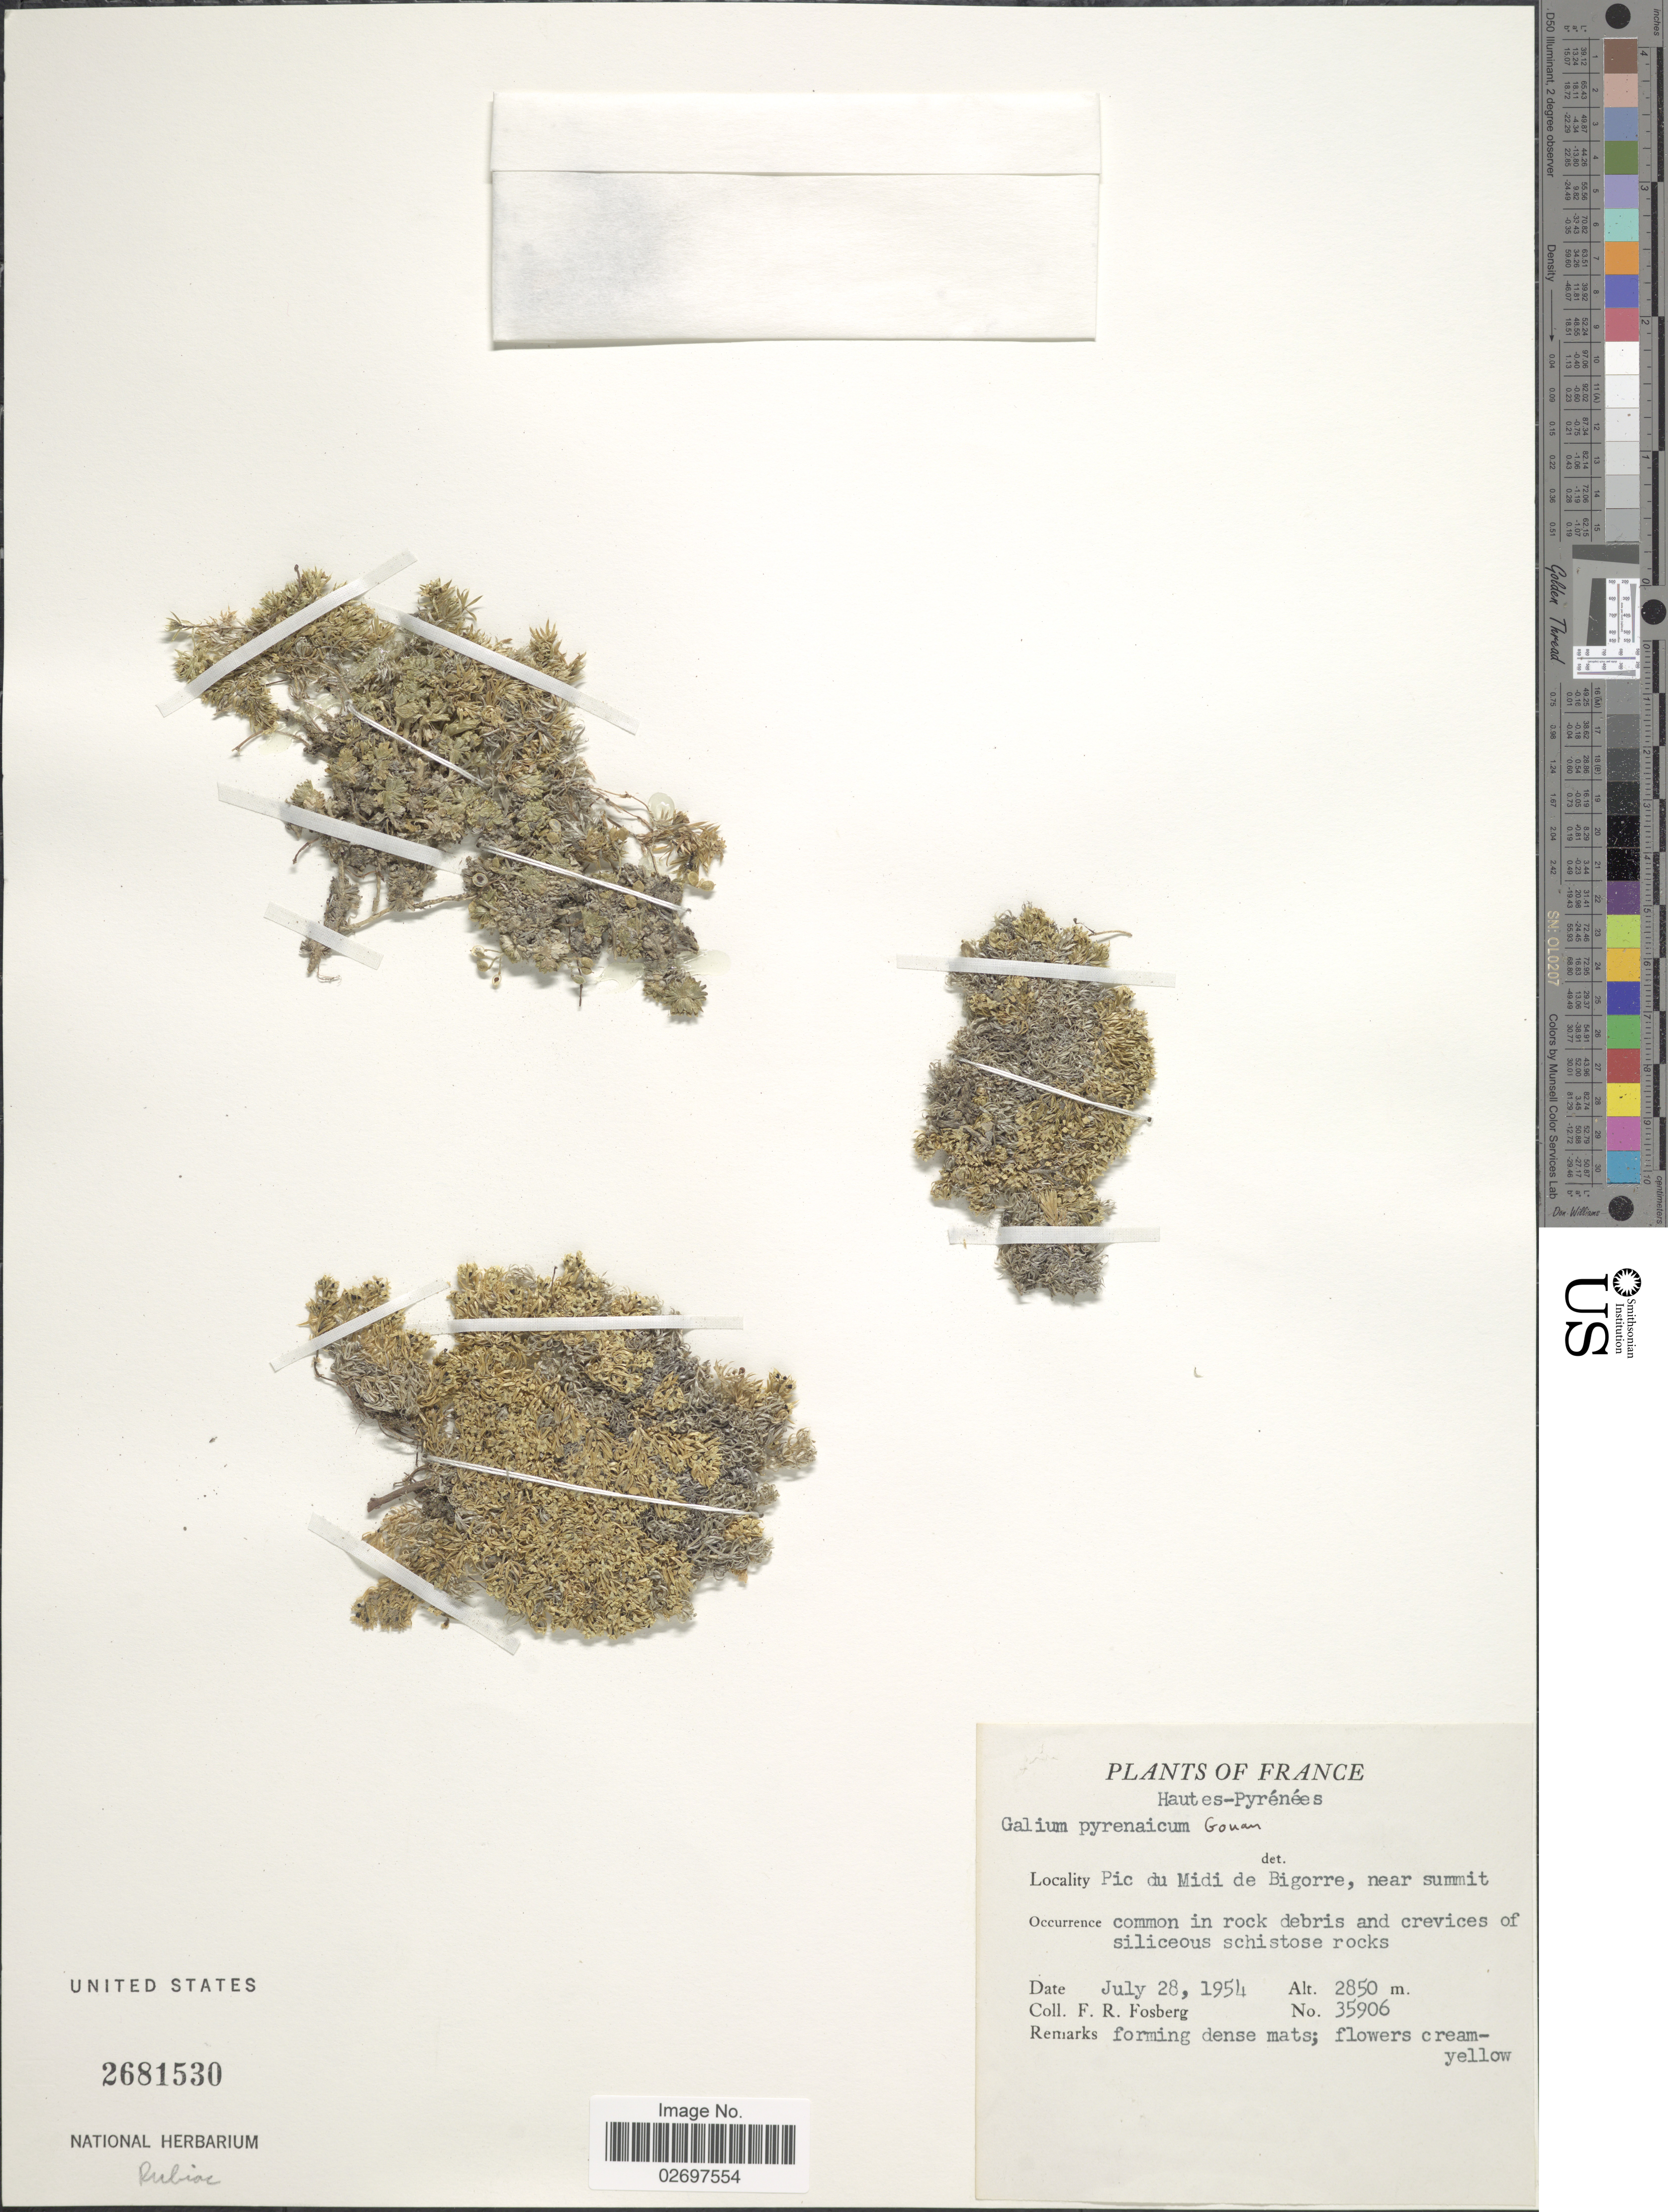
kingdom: Plantae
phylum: Tracheophyta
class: Magnoliopsida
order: Gentianales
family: Rubiaceae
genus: Galium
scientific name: Galium pyrenaicum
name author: Gouan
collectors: F. R. Fosberg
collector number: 35906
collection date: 1954-07-28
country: France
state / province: Occitanie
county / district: Hautes-Pyrénées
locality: Hautes-Pyrénées. Pic du Midi de Bigorre, near summit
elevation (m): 2850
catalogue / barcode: US 2681530